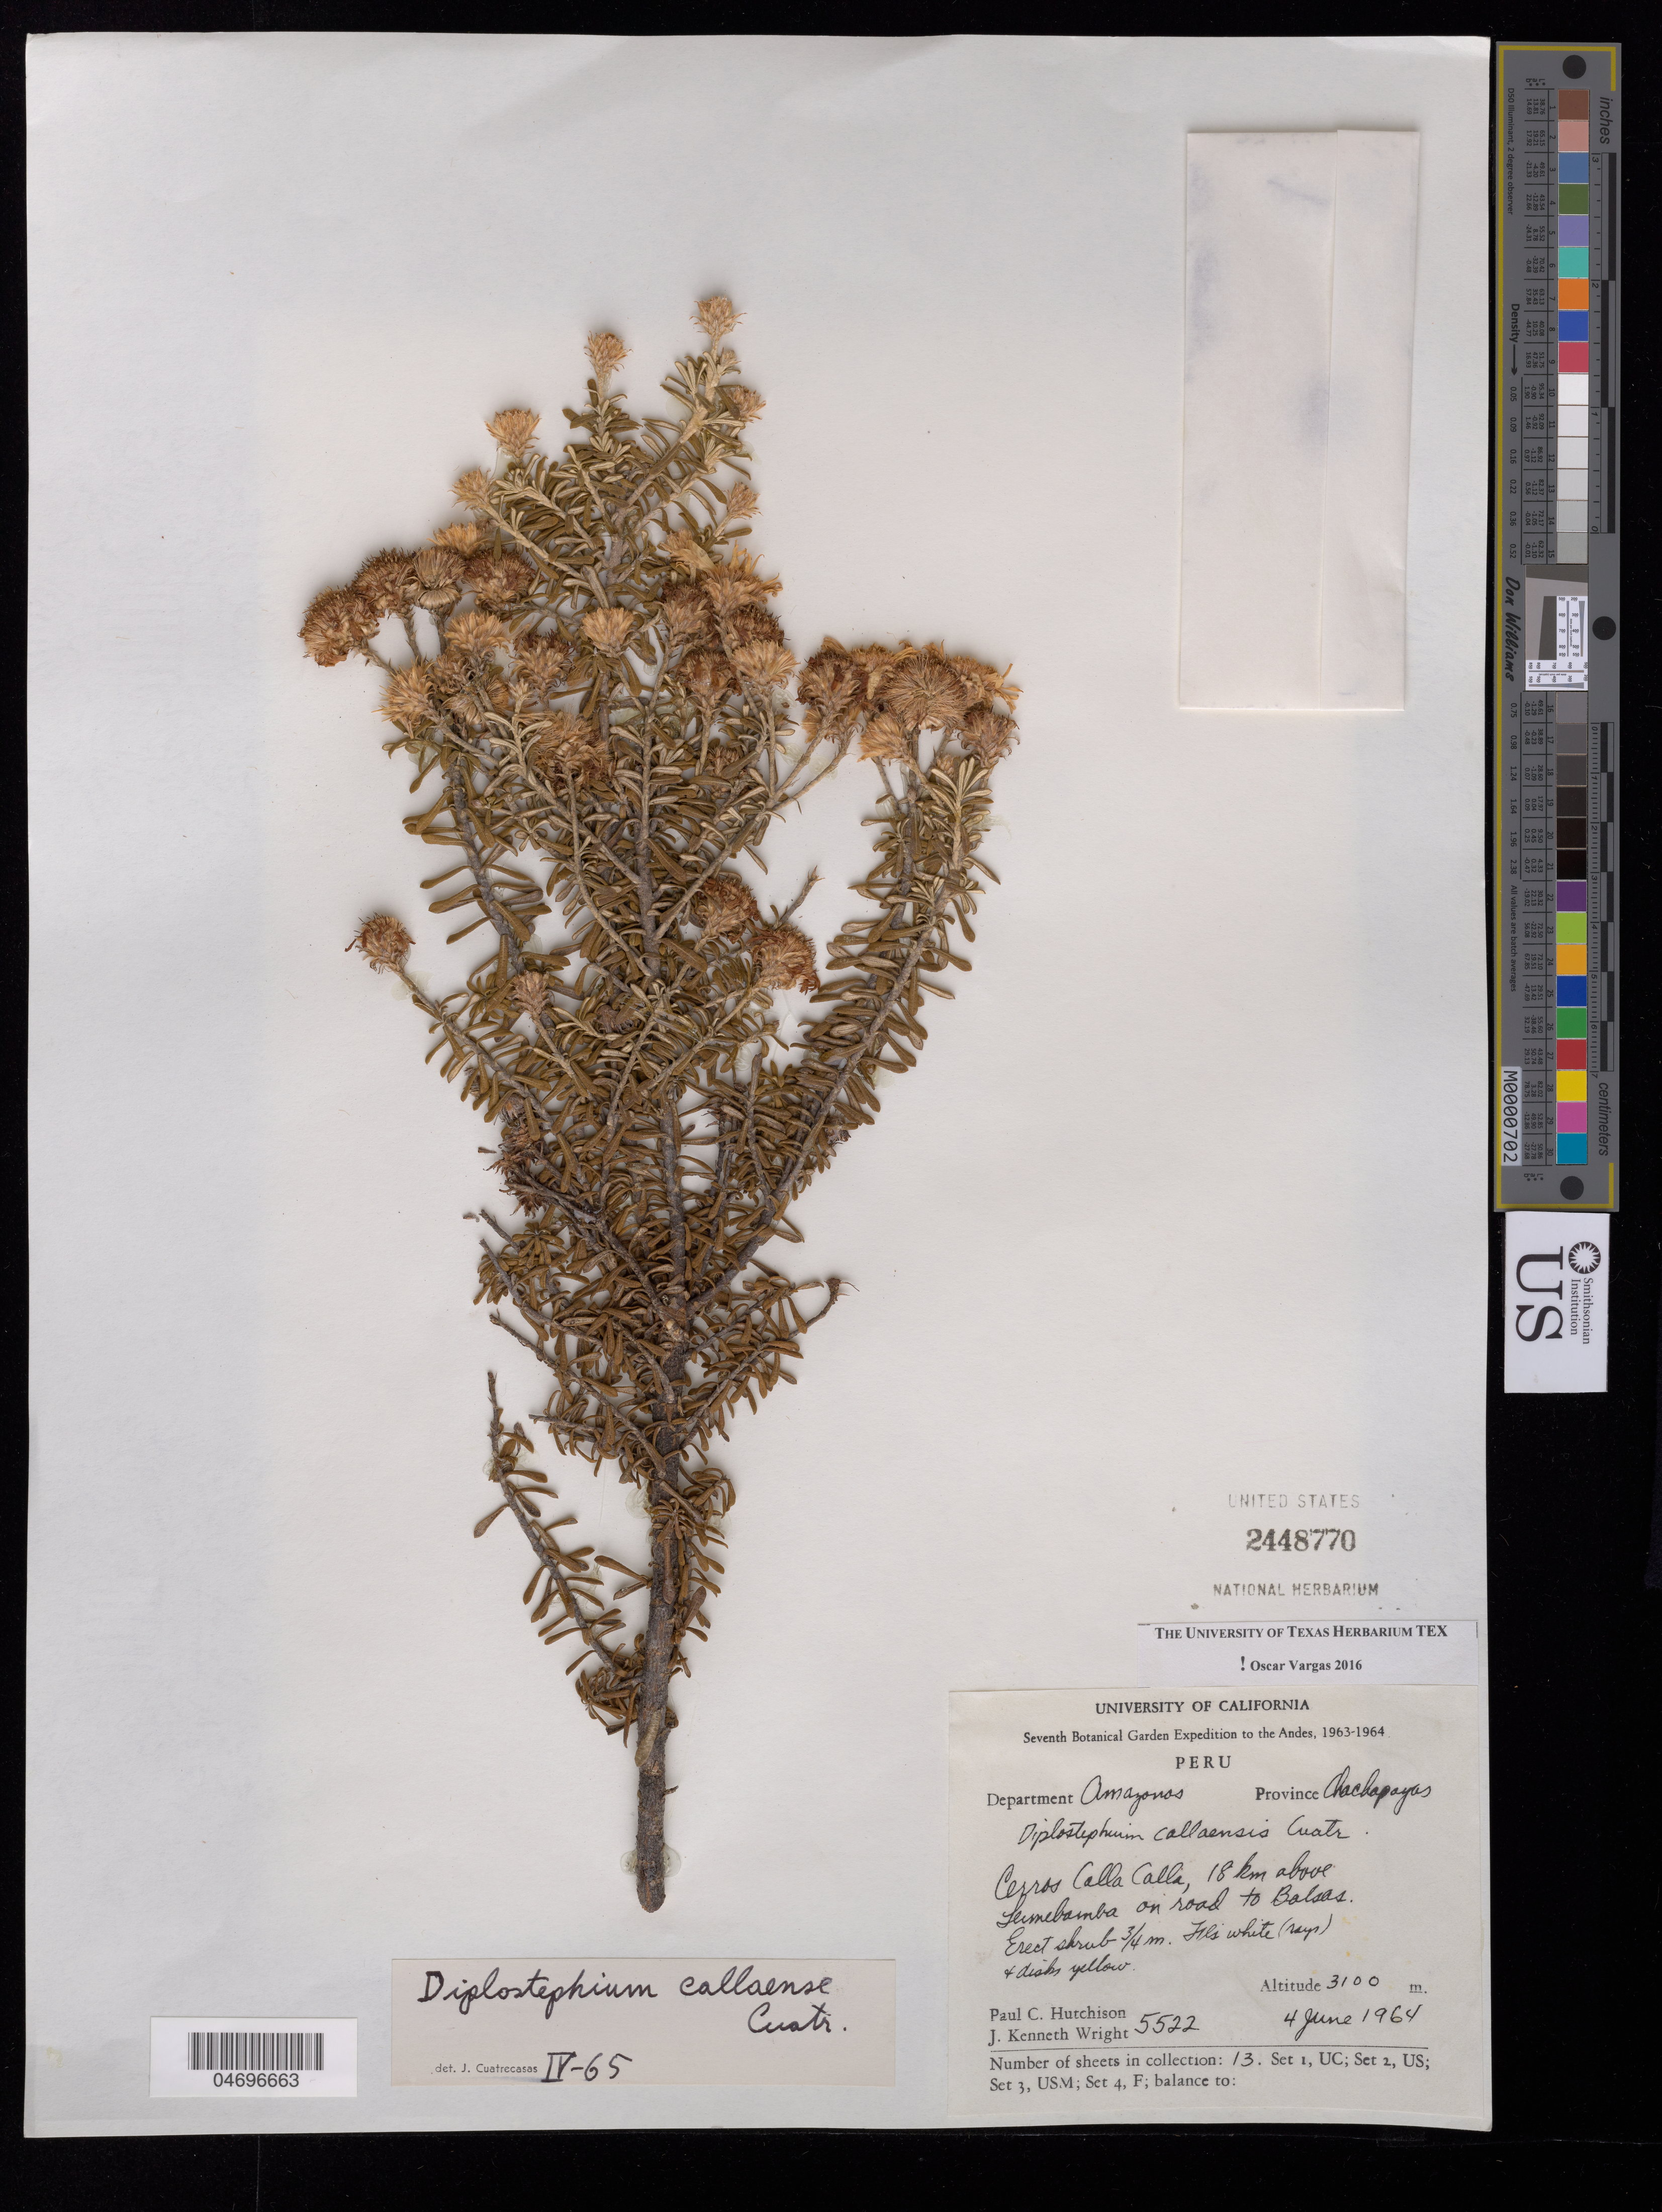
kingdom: Plantae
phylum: Tracheophyta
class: Magnoliopsida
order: Asterales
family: Asteraceae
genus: Diplostephium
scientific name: Diplostephium callaense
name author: Cuatrec.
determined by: Vargas, Oscar M.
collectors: P. C. Hutchison & J. K. Wright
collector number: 5522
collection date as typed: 04 Jun 1964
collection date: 1964-06-04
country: Peru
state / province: Amazonas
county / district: Chachapoyas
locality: Cerros de Calla-Calla, 18 km above Lamebamba on road to Balsas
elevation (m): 3100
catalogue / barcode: US 2448770